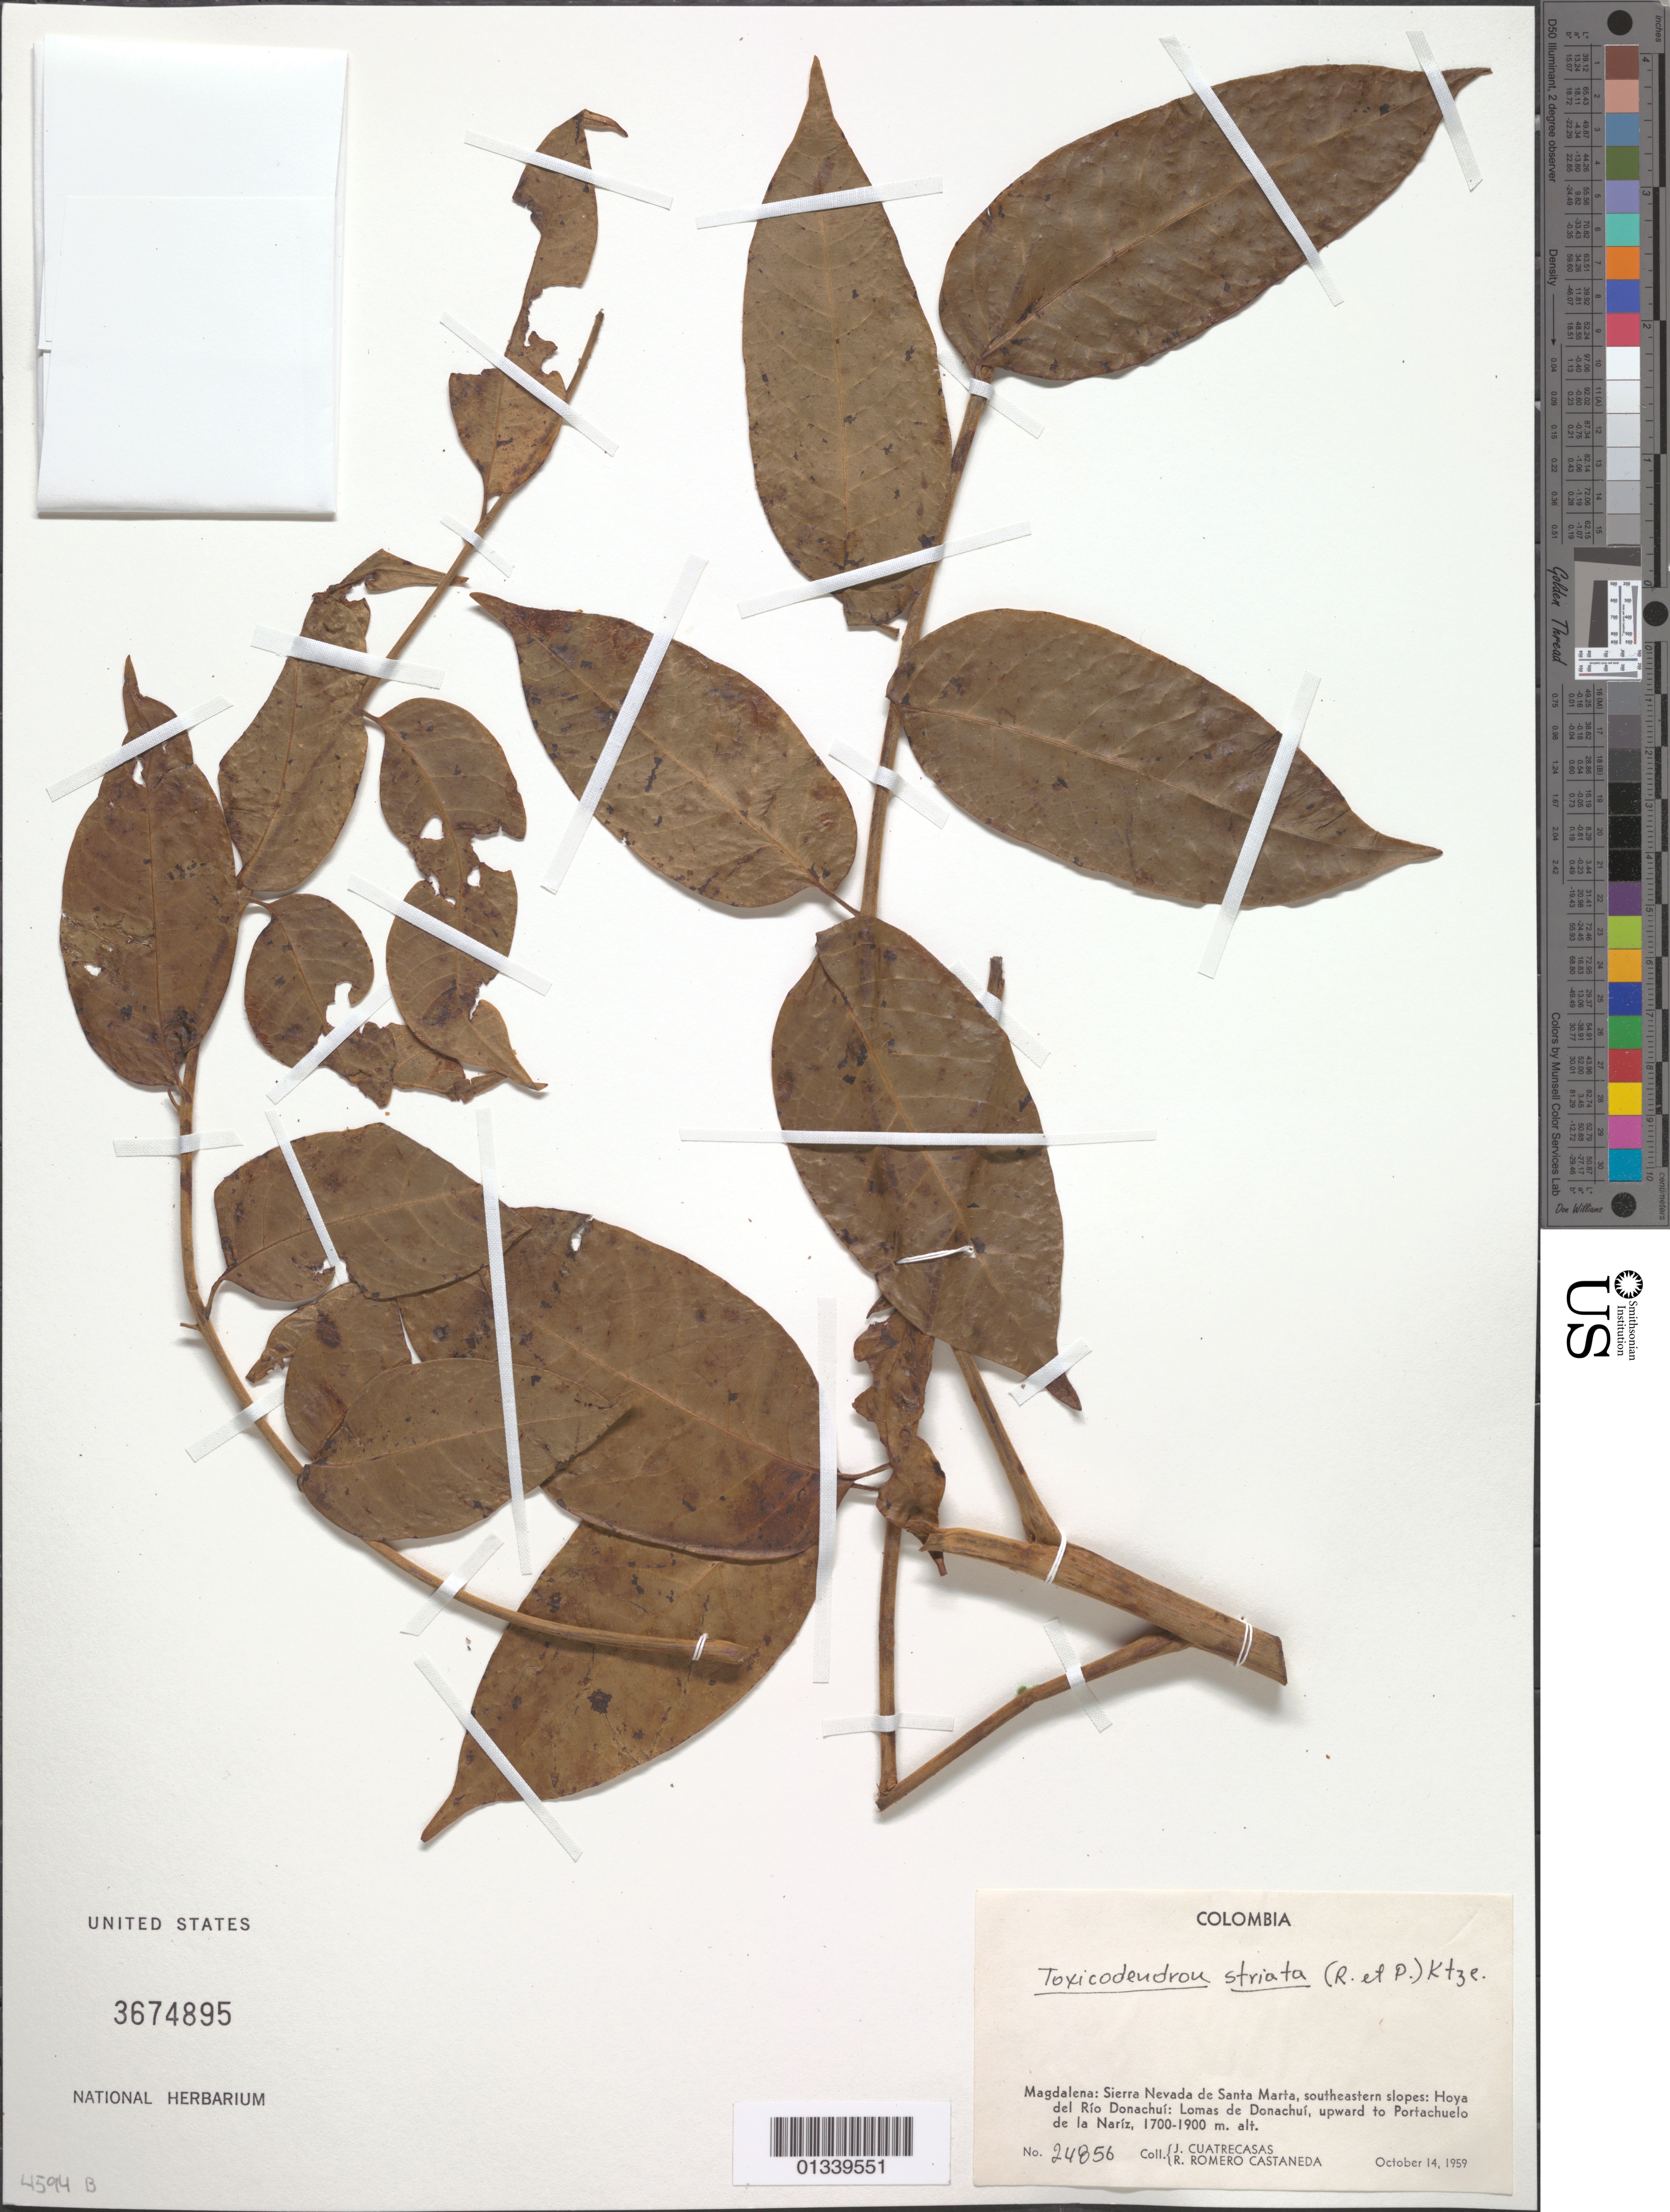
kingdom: Plantae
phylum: Tracheophyta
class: Magnoliopsida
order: Sapindales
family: Anacardiaceae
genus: Toxicodendron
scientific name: Toxicodendron striatum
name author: (Ruiz & Pav.) Kuntze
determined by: Mitchell, John D.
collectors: J. Cuatrecasas & R. Romero Castañeda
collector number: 24856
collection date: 1959-10-14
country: Colombia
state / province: Magdalena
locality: Sierra Nevada de Santa Marta, southeastern slopes; Hoya del Rio Donachui: Lomas de Donachui, upward to Portachuelo de la Nariz.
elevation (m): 1900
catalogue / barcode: US 3674895